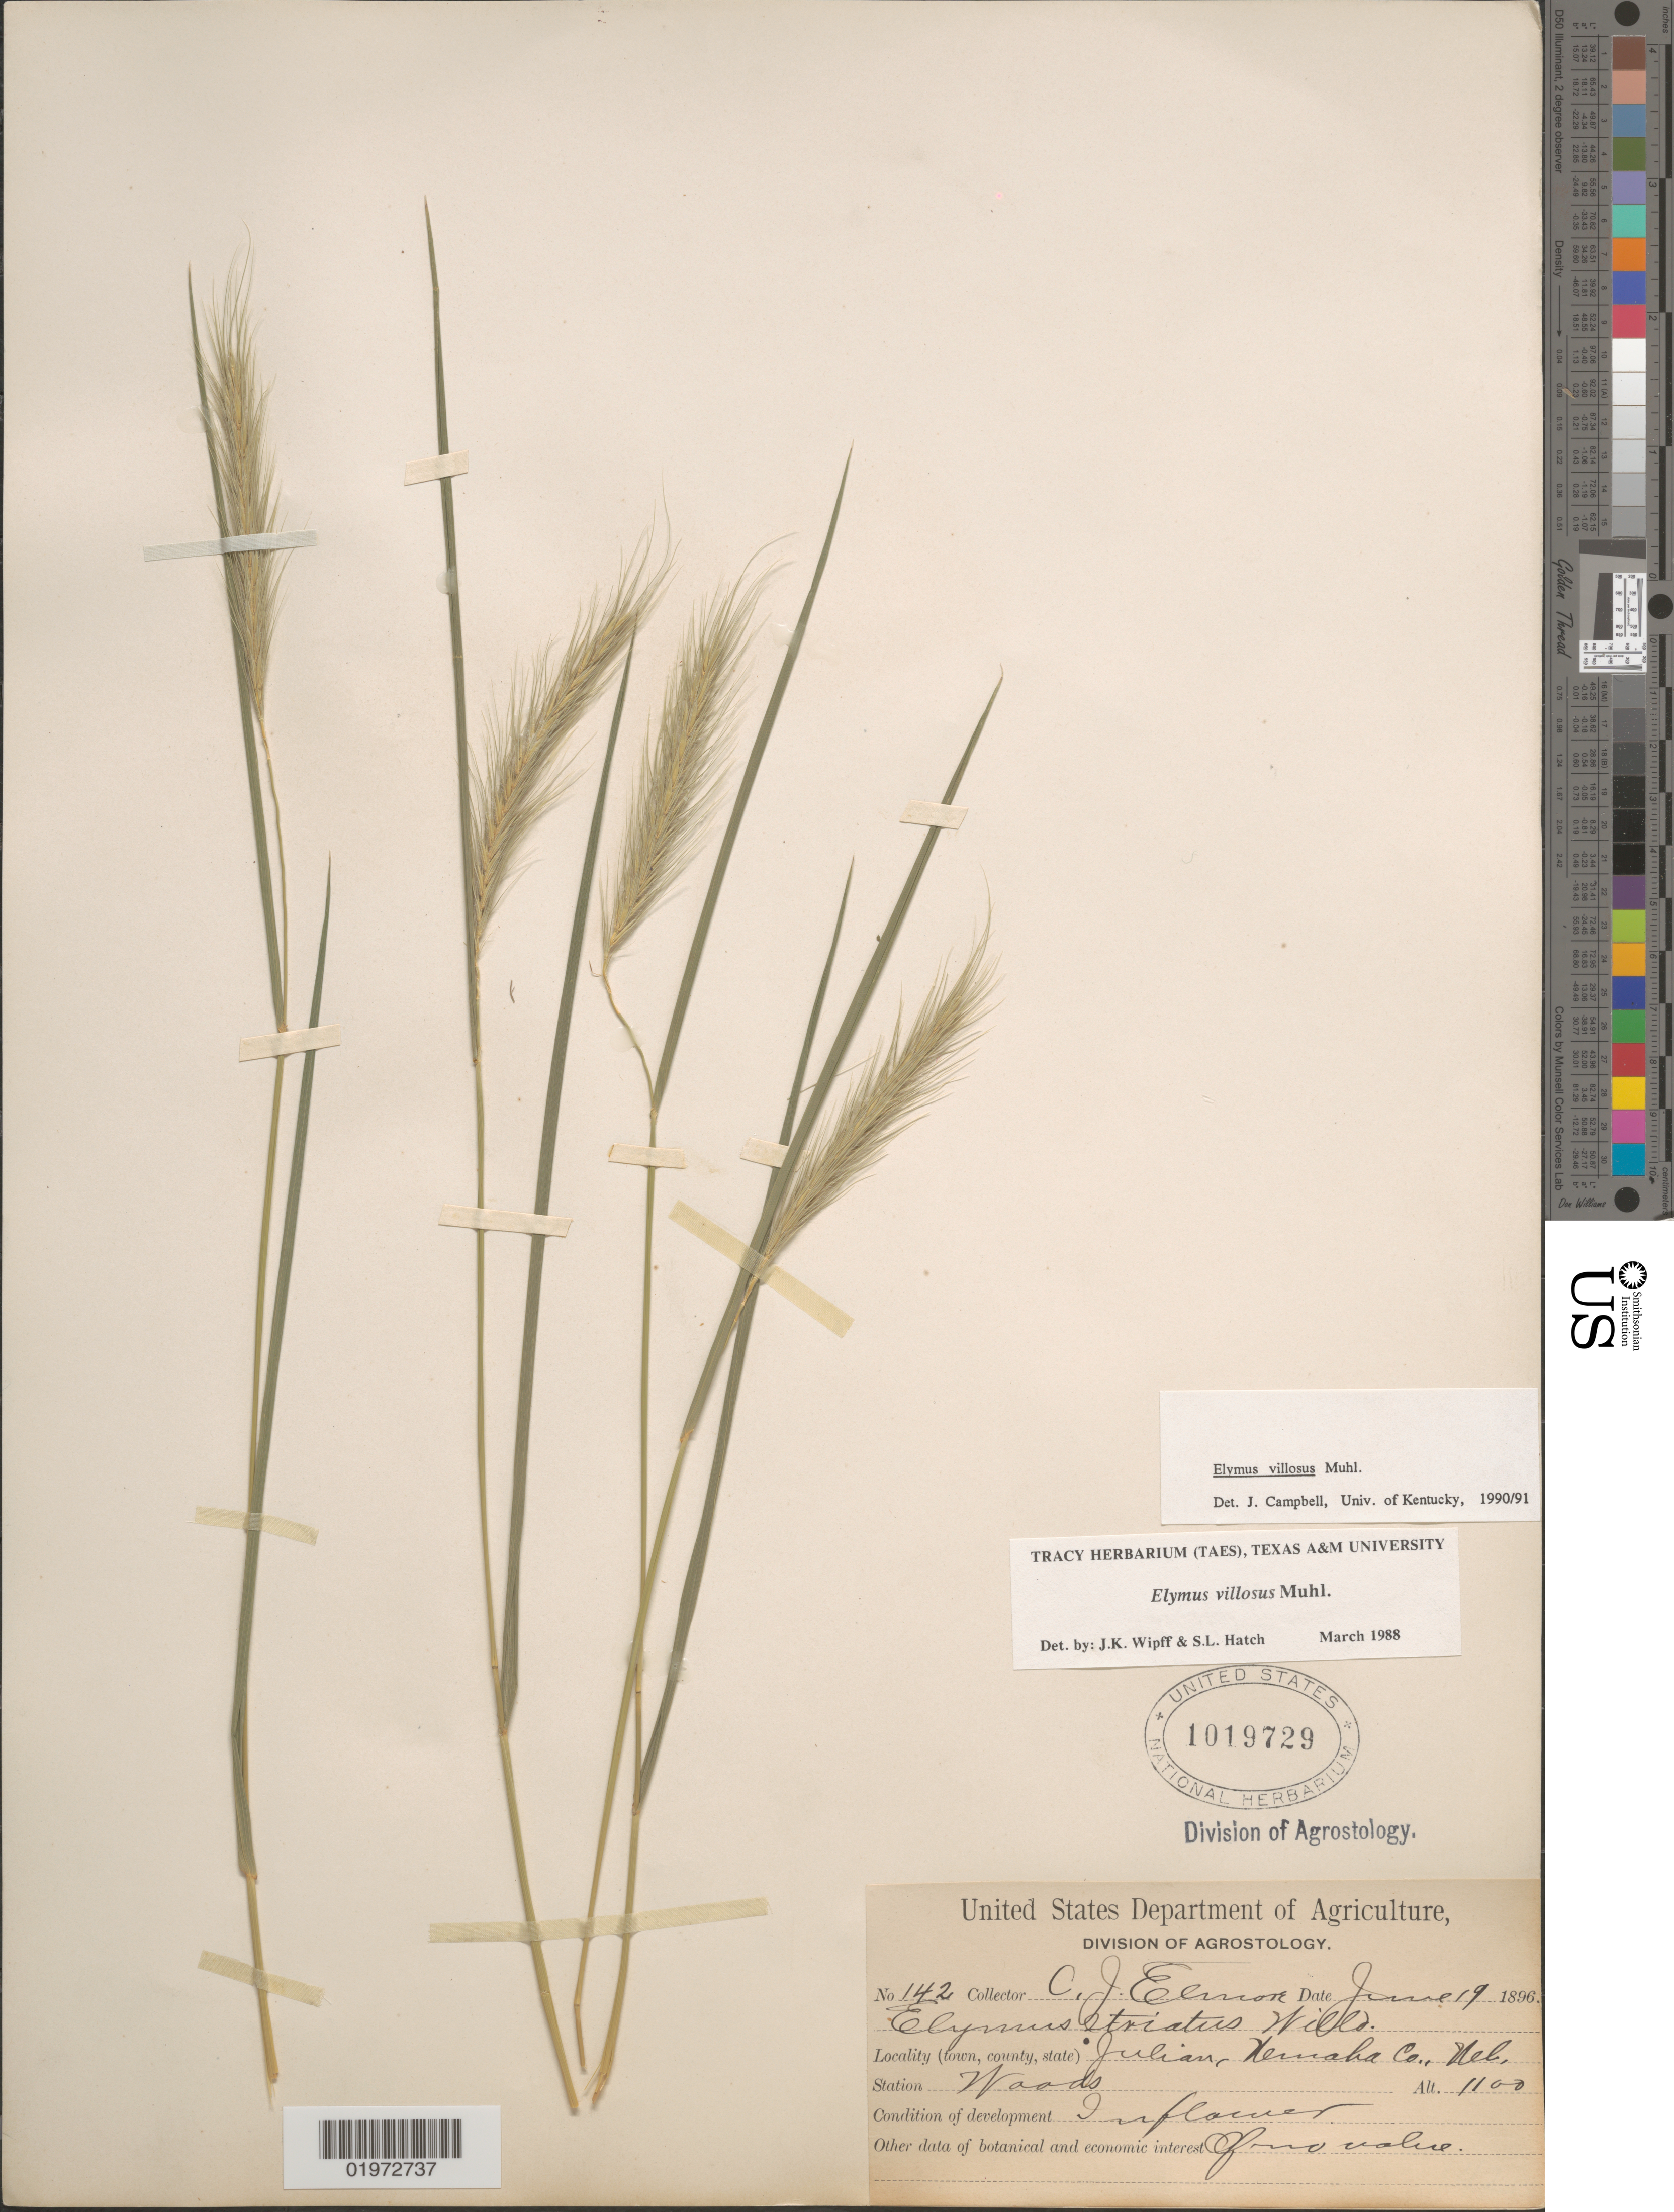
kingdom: Plantae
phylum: Tracheophyta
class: Liliopsida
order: Poales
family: Poaceae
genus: Elymus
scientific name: Elymus villosus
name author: Muhl. ex Willd.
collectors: C. Elmore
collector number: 142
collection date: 1896-06-19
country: United States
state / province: Nebraska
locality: Julian, Nemaha Co.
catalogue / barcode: US 1019729